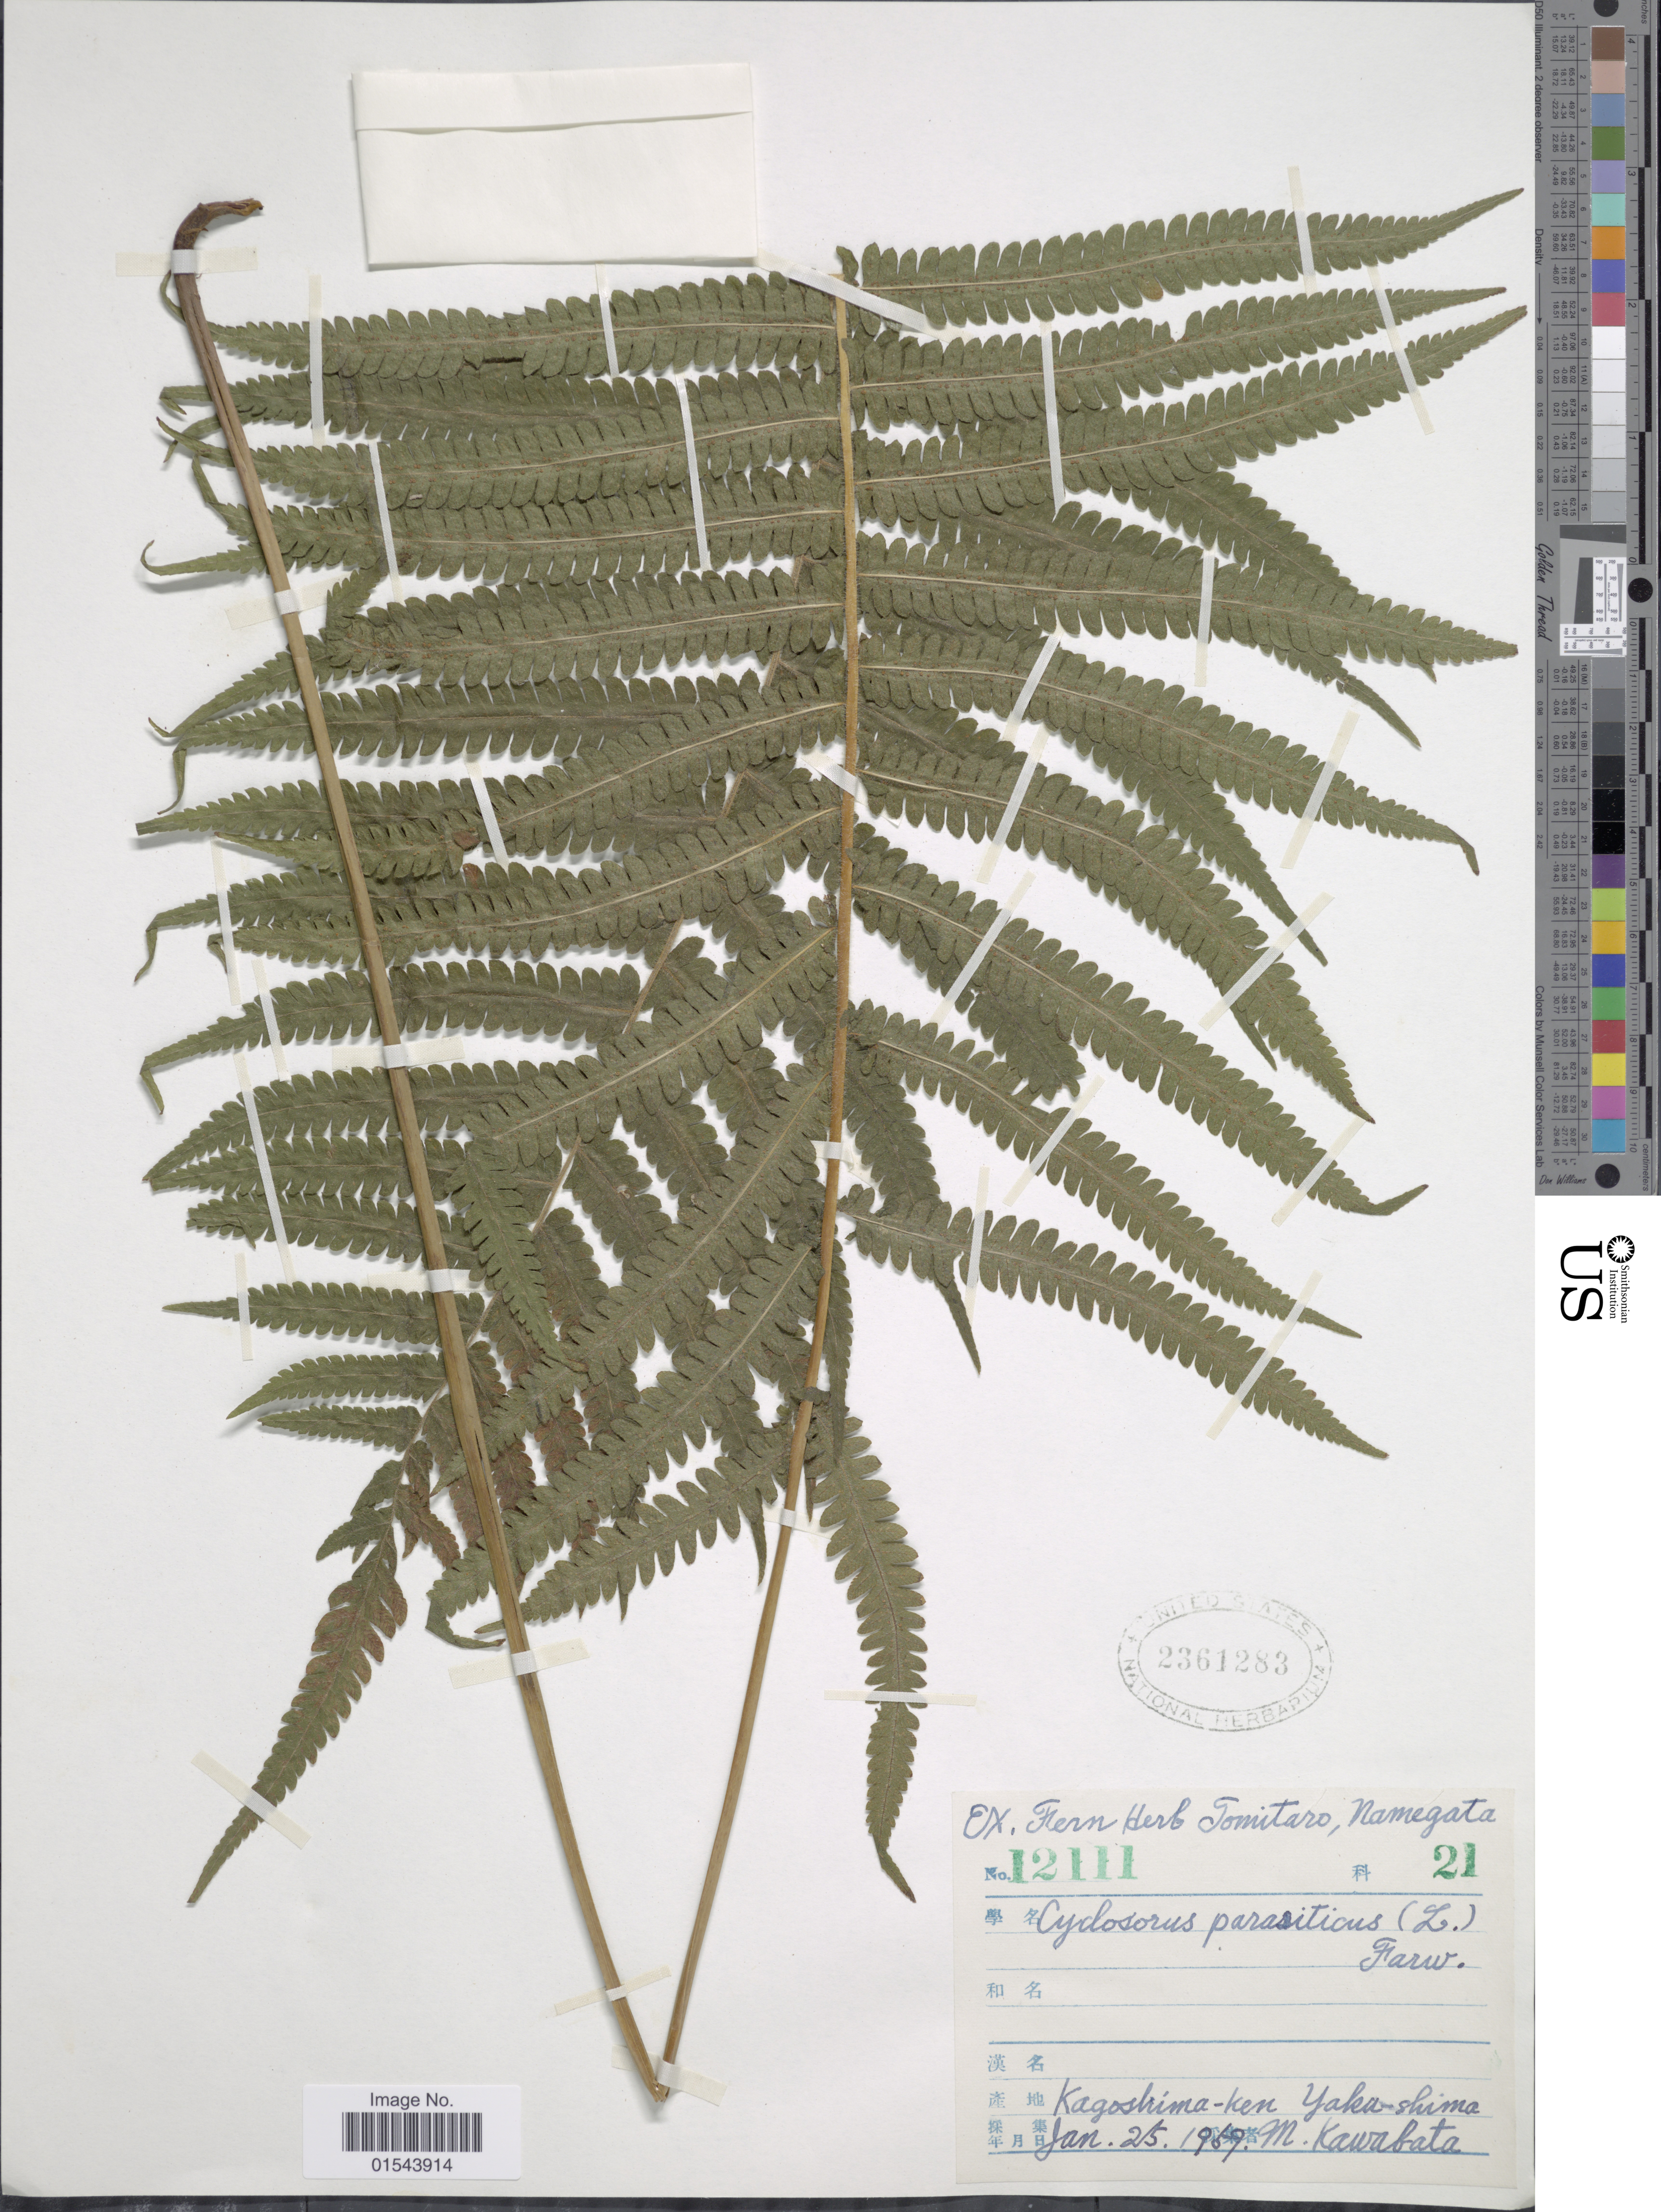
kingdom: Plantae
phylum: Tracheophyta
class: Polypodiopsida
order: Polypodiales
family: Thelypteridaceae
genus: Christella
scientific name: Christella parasitica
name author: (L.) H. Lév.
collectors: M. Kawabata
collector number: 21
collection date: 1959-01-25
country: Japan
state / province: Kagosima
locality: Kagoshima-ken, Yaka-shima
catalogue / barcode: US 2361283